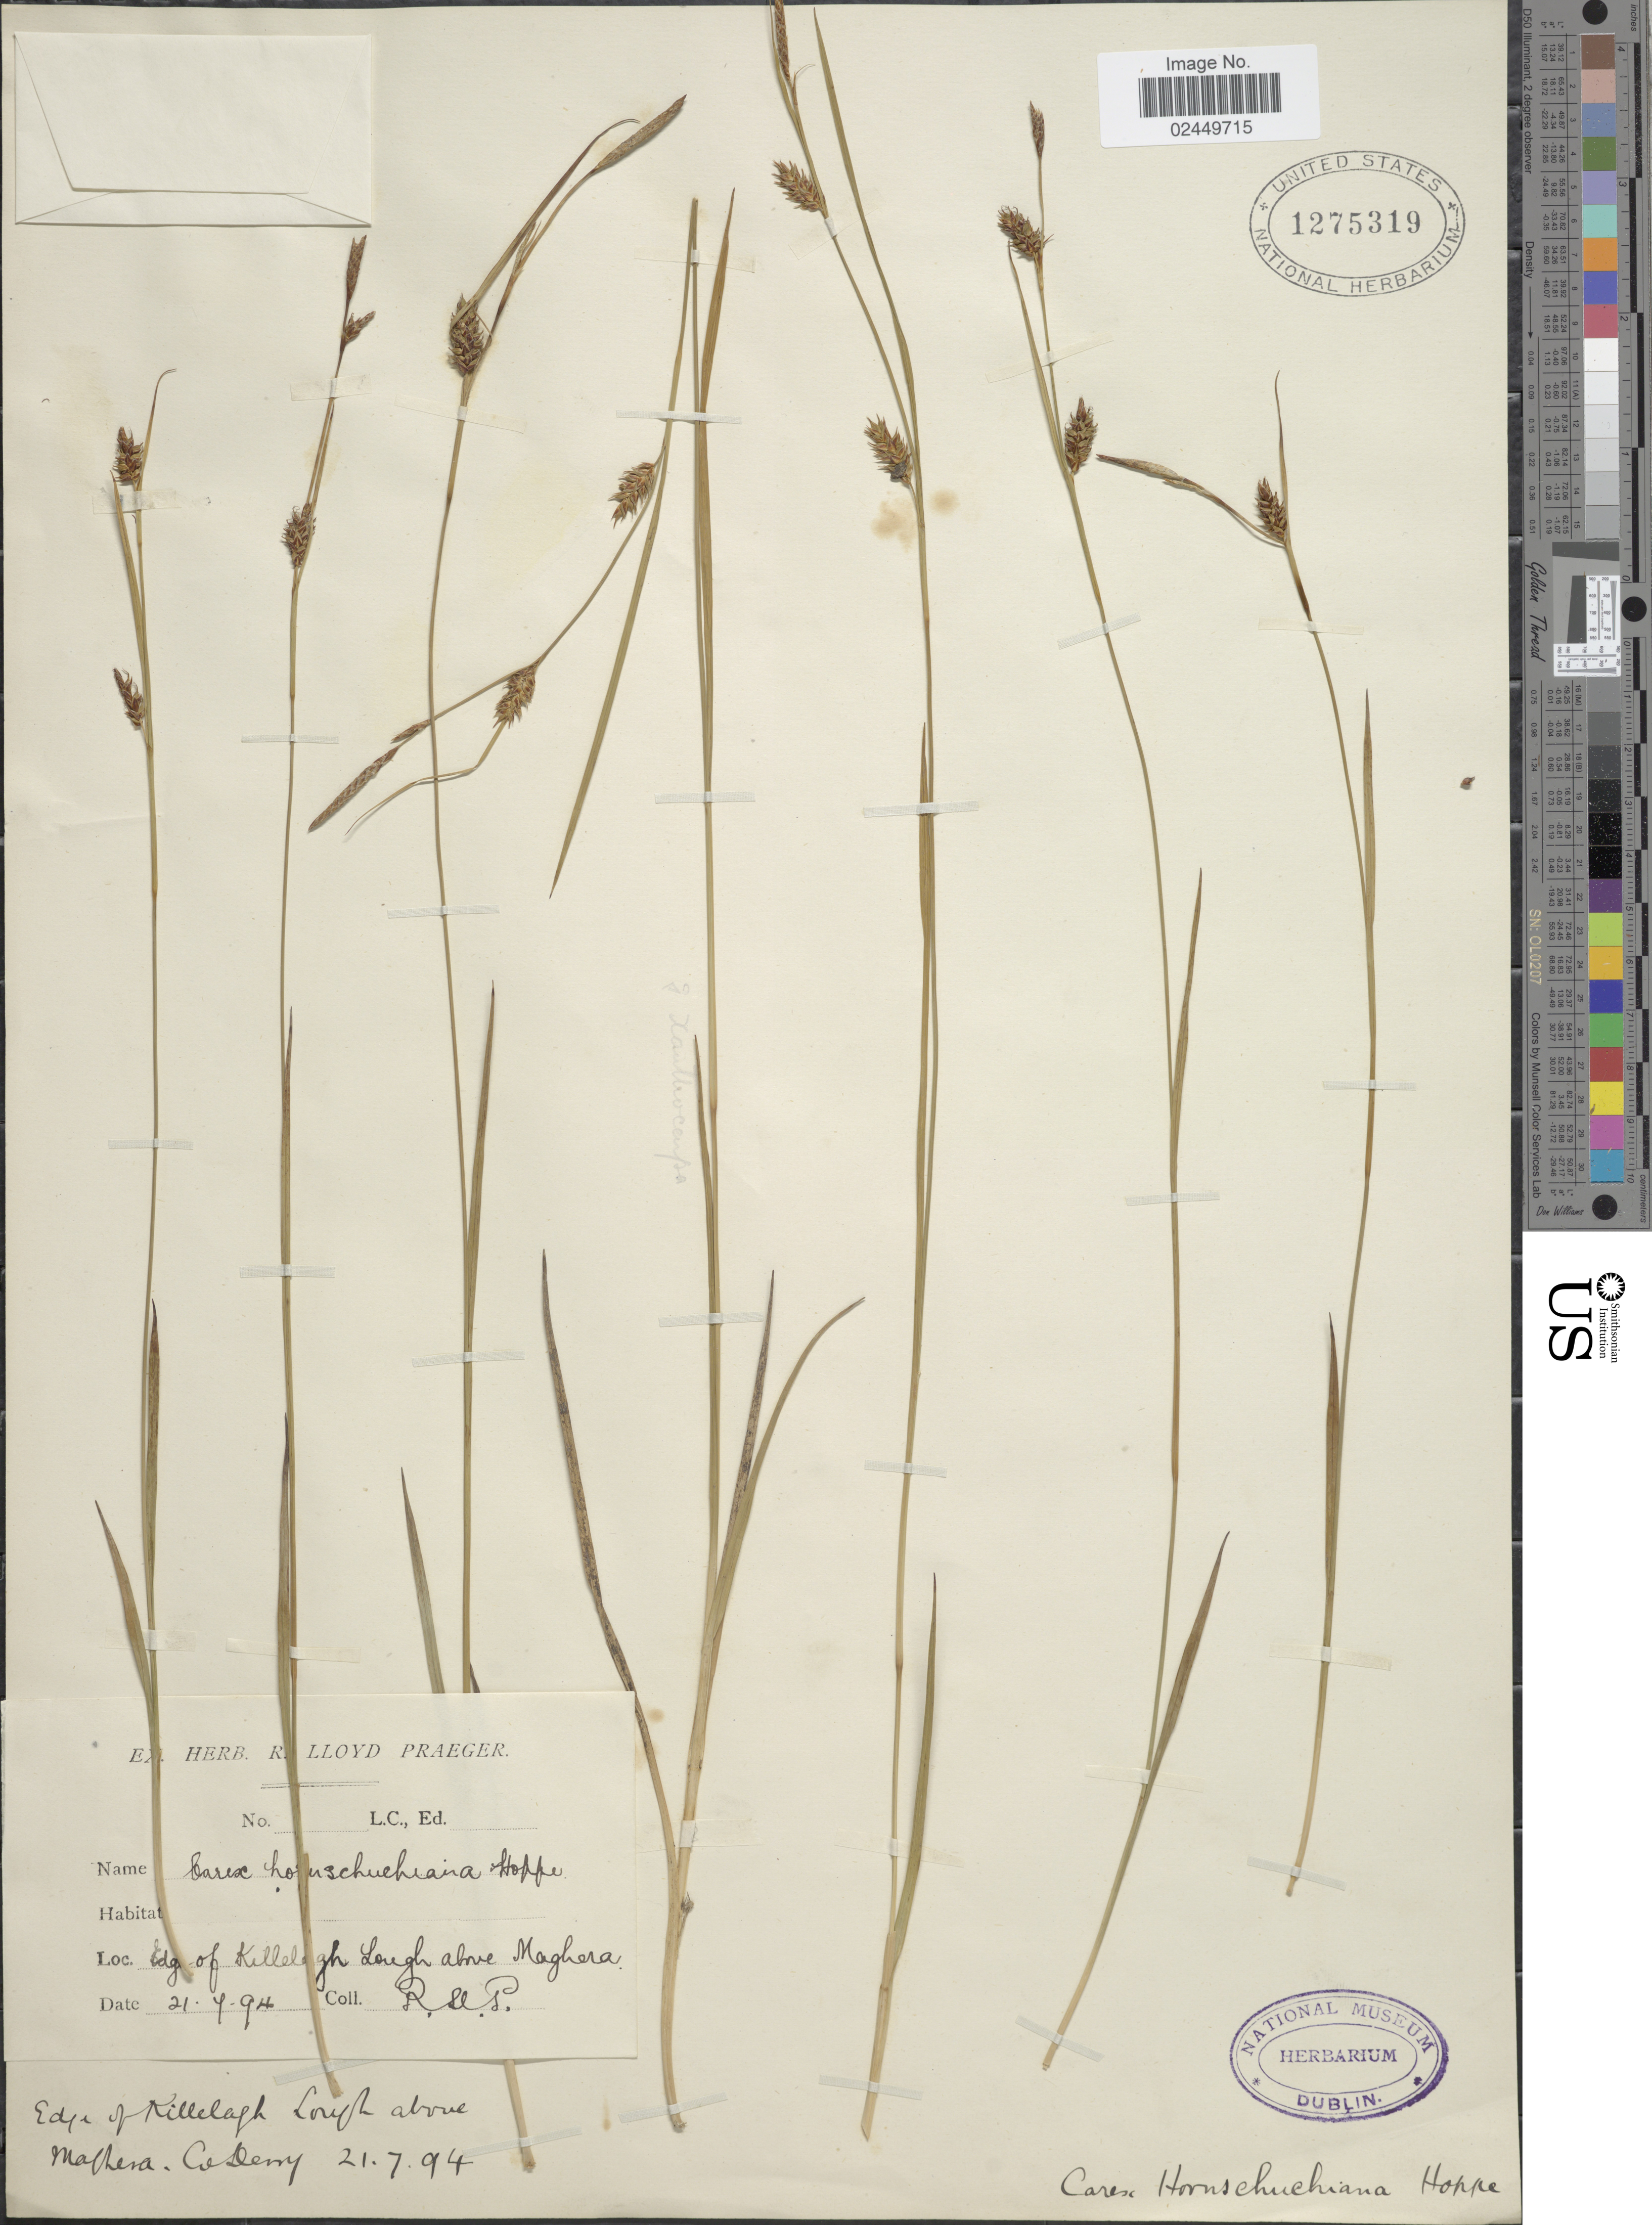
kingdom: Plantae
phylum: Tracheophyta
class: Liliopsida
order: Poales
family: Cyperaceae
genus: Carex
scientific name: Carex hochstetteriana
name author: J. Gay ex Seub.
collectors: R. Praeger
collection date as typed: Transcribed d/m/y: 21/7/94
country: Ireland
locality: Edge of Killelagh Lough above Maghera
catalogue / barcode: US 1275319